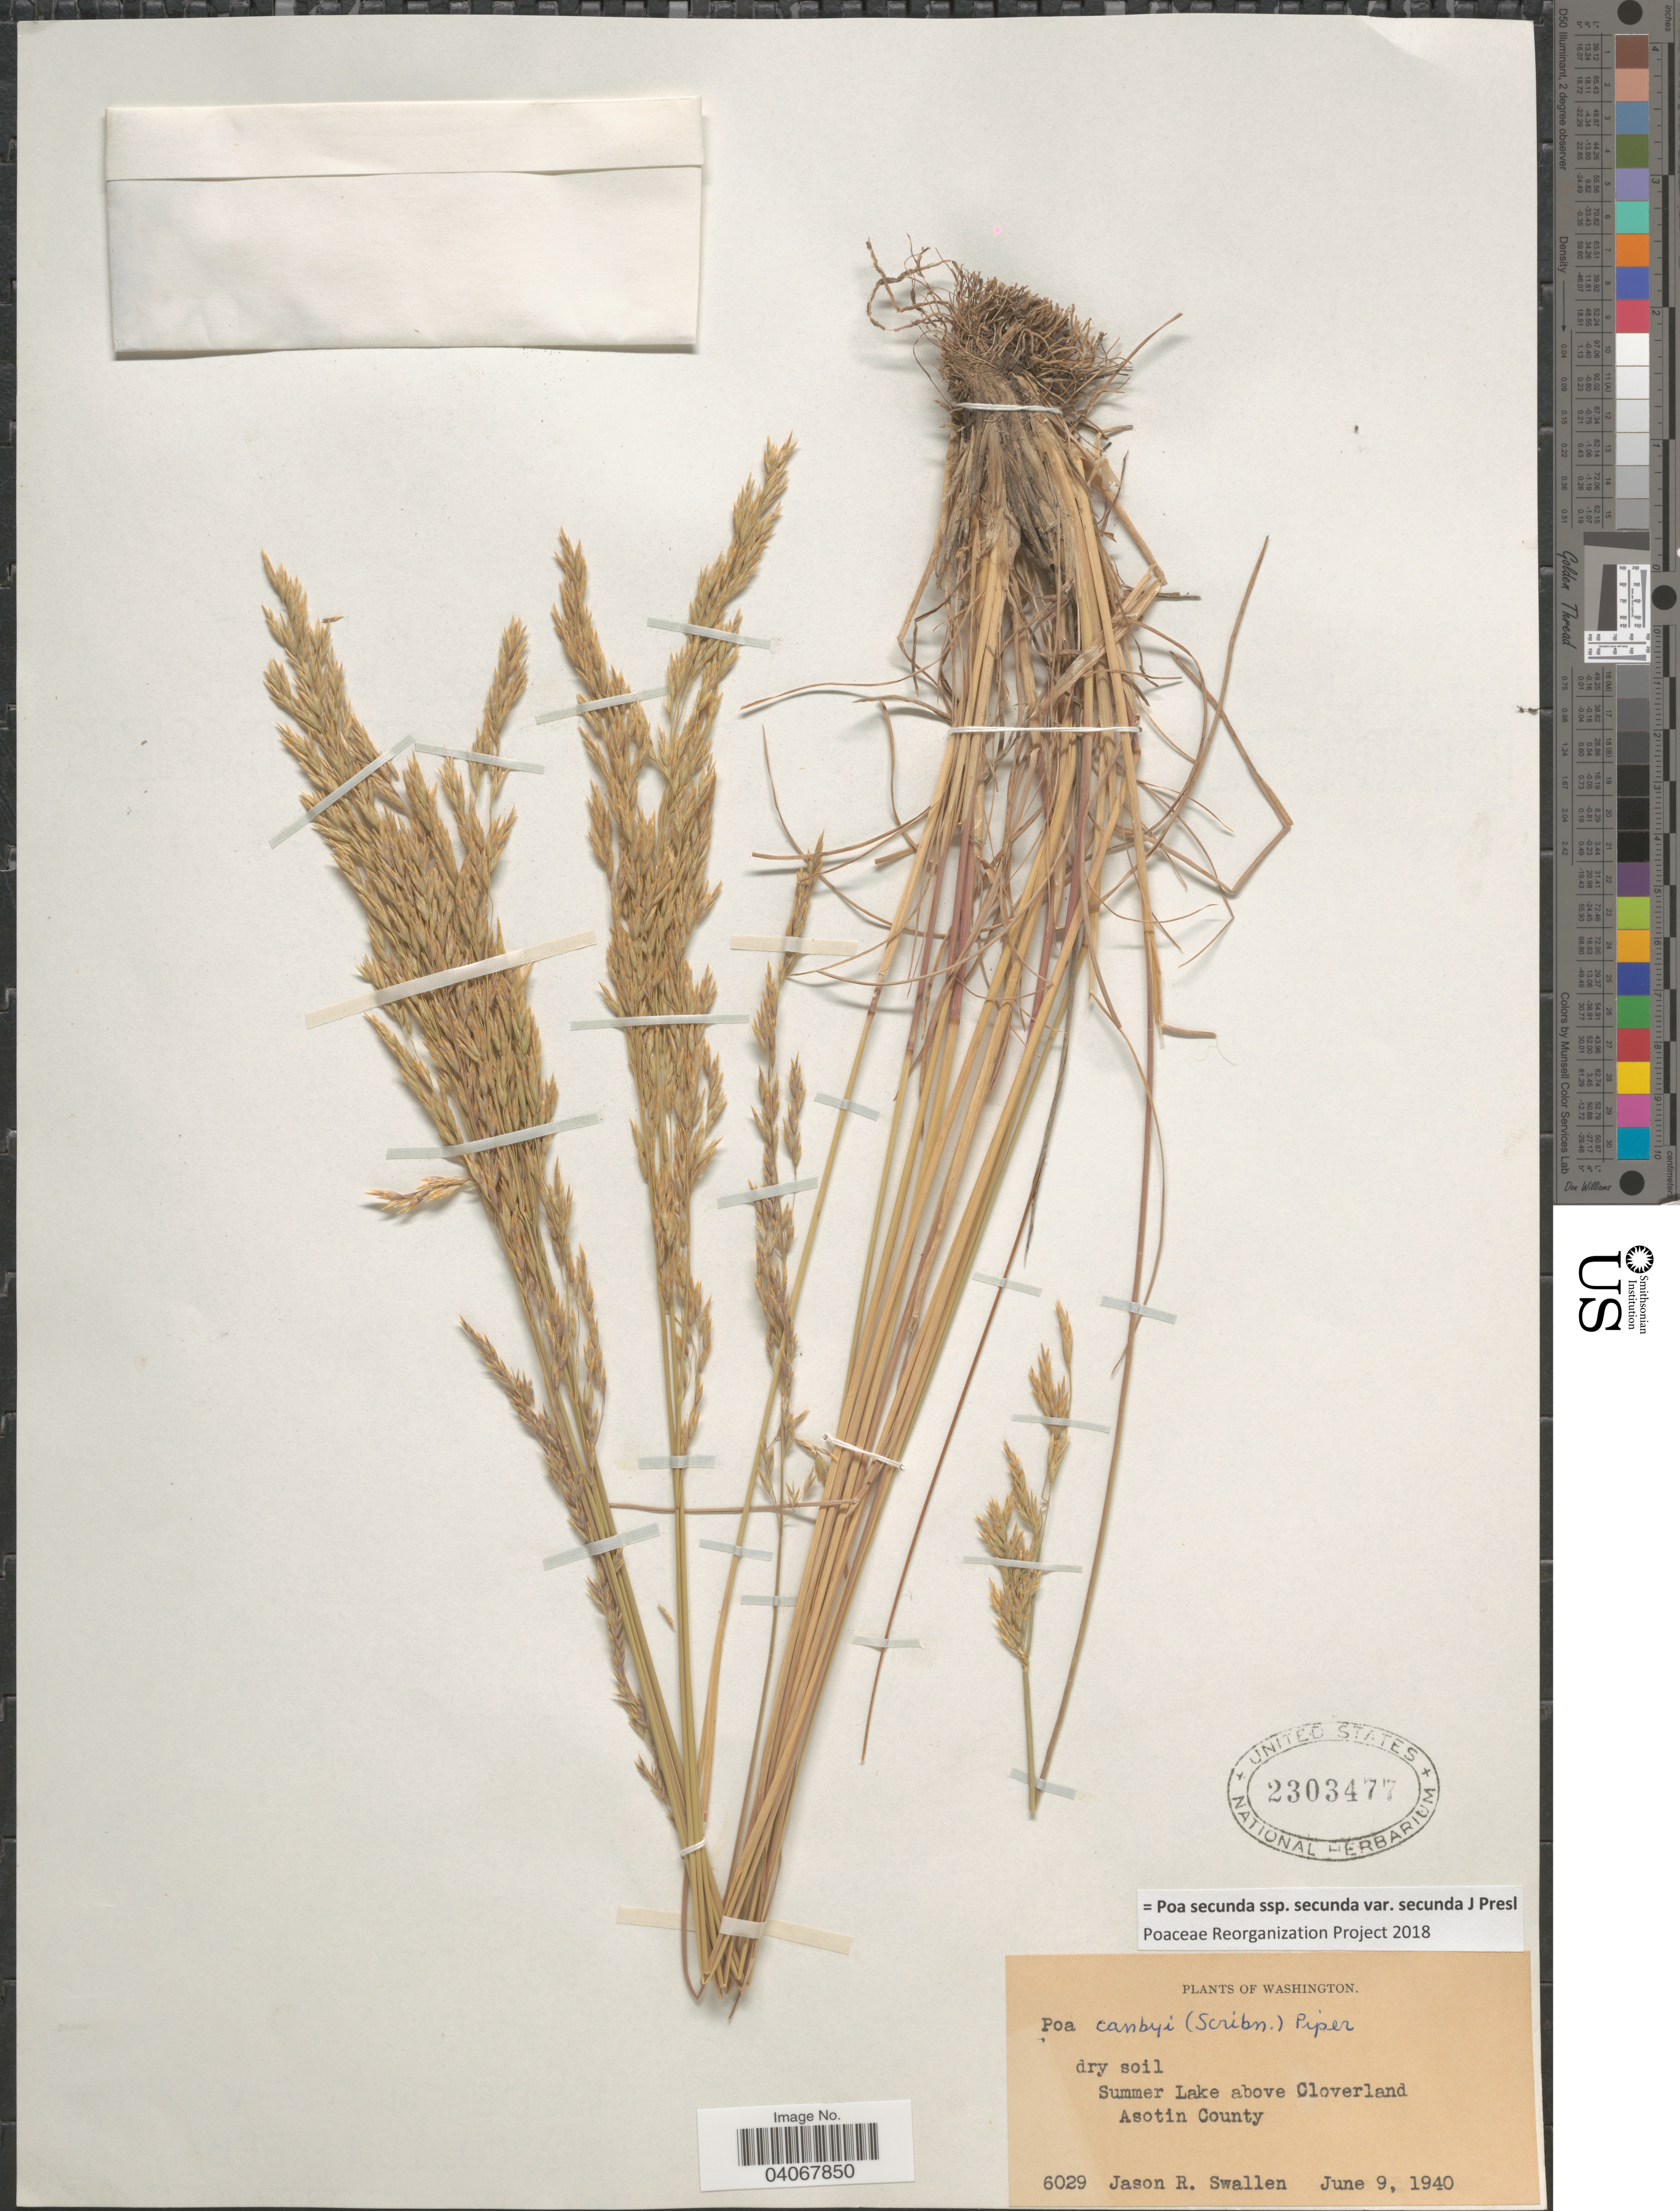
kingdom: Plantae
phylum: Tracheophyta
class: Liliopsida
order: Poales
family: Poaceae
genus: Poa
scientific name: Poa secunda subsp. secunda var. secunda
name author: J. Presl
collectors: J. R. Swallen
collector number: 6029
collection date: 1940-06-09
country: United States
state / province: Washington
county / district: Asotin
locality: Summer Lake above Cloverland. Asotin County.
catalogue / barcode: US 2303477